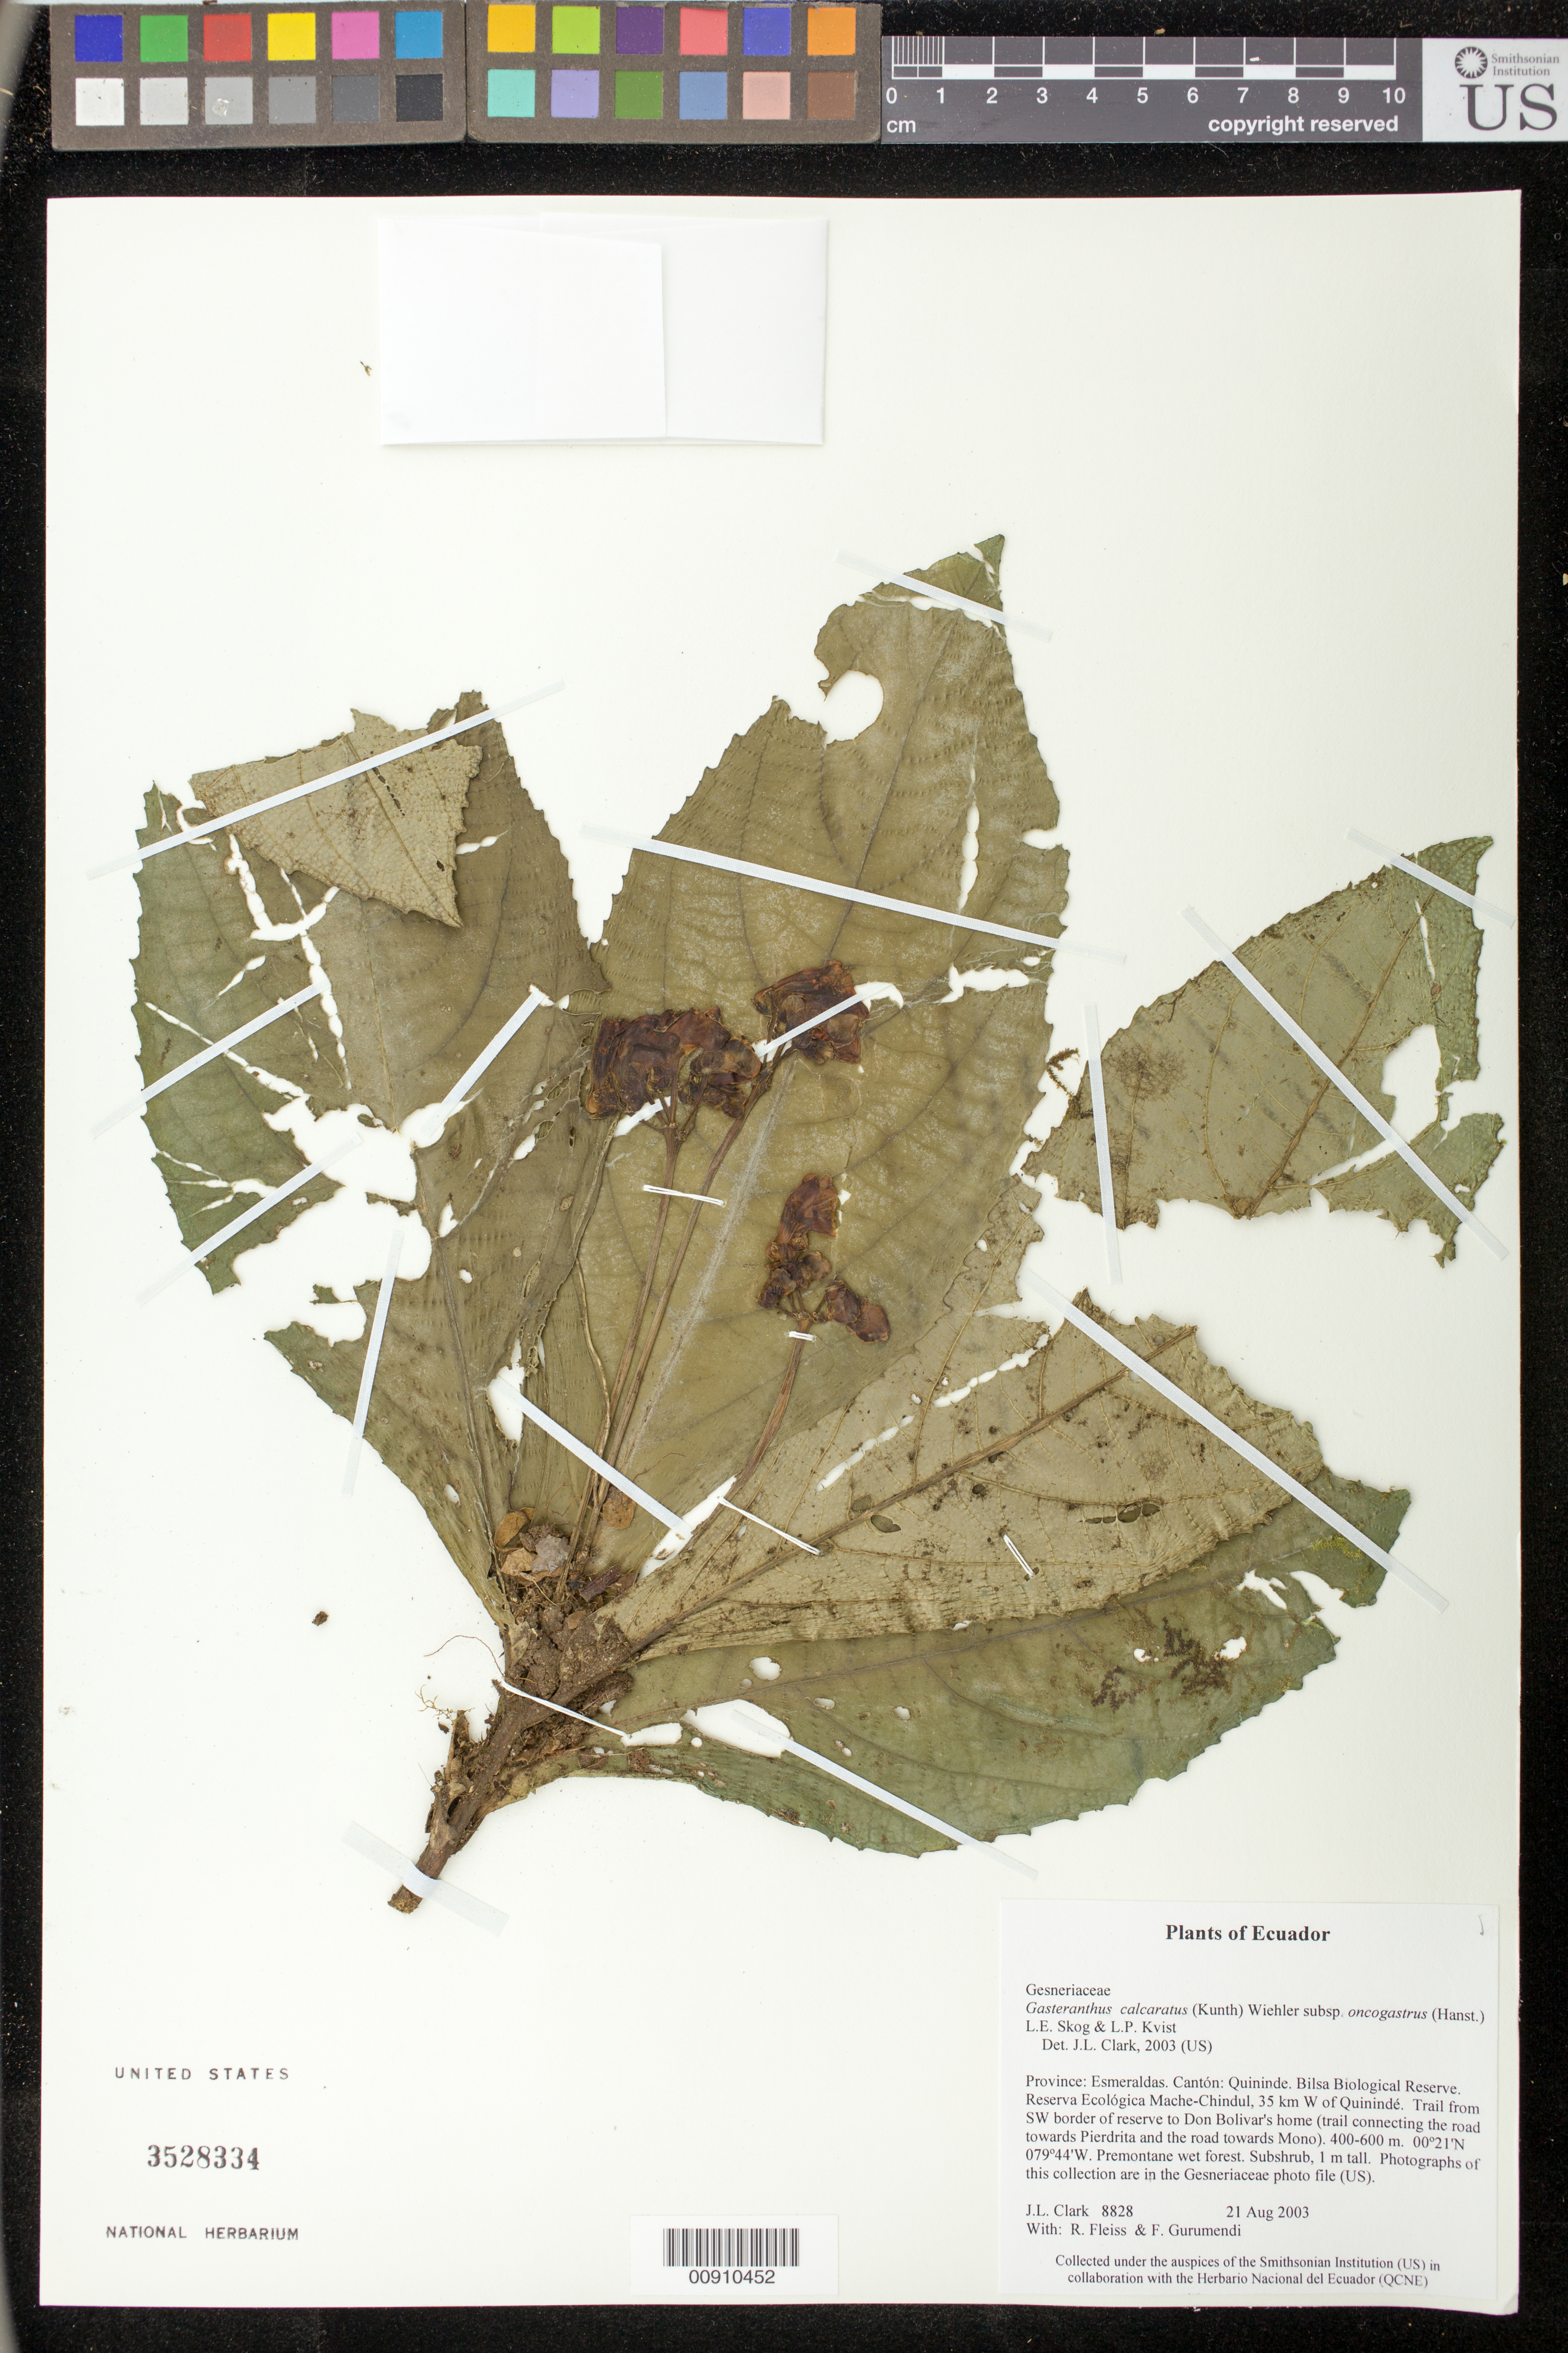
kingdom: Plantae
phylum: Tracheophyta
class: Magnoliopsida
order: Lamiales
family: Gesneriaceae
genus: Sinningia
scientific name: Sinningia incarnata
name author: (Aubl.) D.L. Denham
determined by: Clark, J. L., (SEL), The Marie Selby Botanical Garden (UNITED STATES)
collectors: J. L. Clark, R. Fleiss & F. Gurumendí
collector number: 8828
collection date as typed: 21 Aug 2003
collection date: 2003-08-21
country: Ecuador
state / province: Esmeraldas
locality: Quininde. Bilsa Biological Reserve. Reserva Ecológica Mache-Chindul, 35 km W of Quinindé. Trail from SW border of reserve to Don Bolivar's home (trail connecting the road towards Pierdrita and the road towards Mono).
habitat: Premontane wet forest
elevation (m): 400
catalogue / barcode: US 3528334